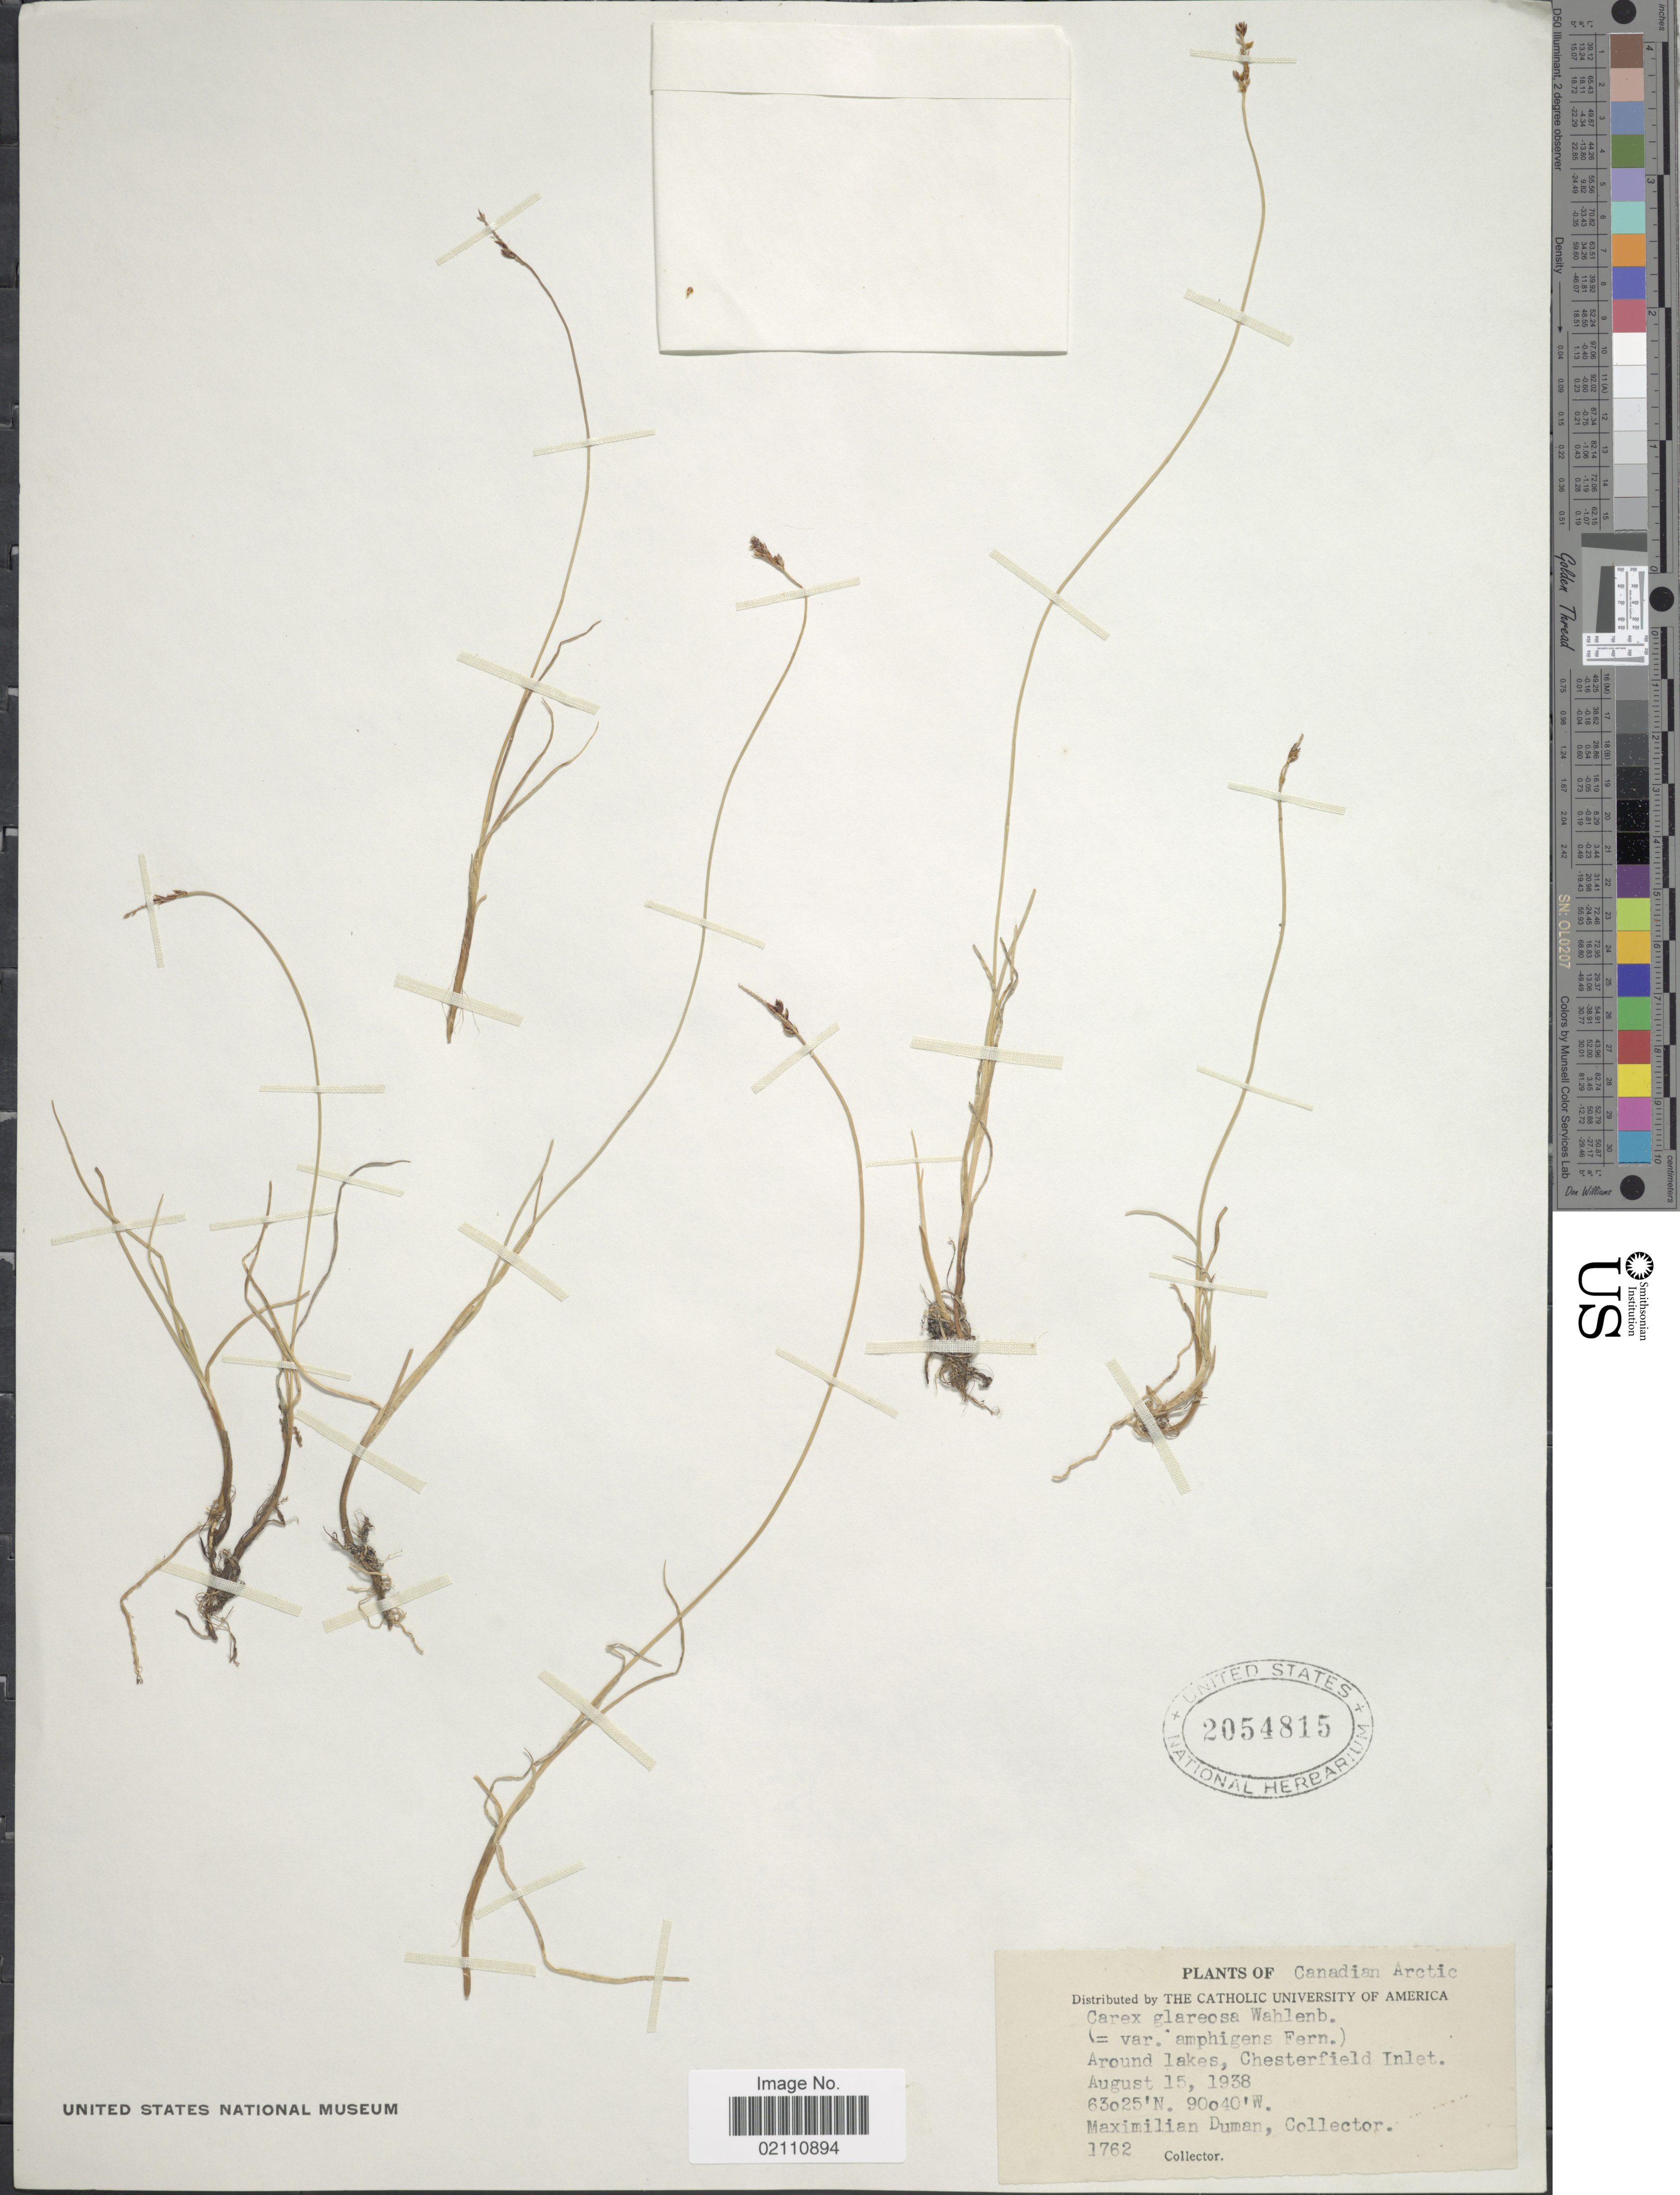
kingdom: Plantae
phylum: Tracheophyta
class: Liliopsida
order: Poales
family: Cyperaceae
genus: Carex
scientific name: Carex glareosa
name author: Schkuhr ex Wahlenb.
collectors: M. Duman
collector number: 1762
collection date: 1938-08-15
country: Canada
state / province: Nunavut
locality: Canadian Arctic, Around lakes, Chesterfield Inlet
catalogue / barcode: US 2054815